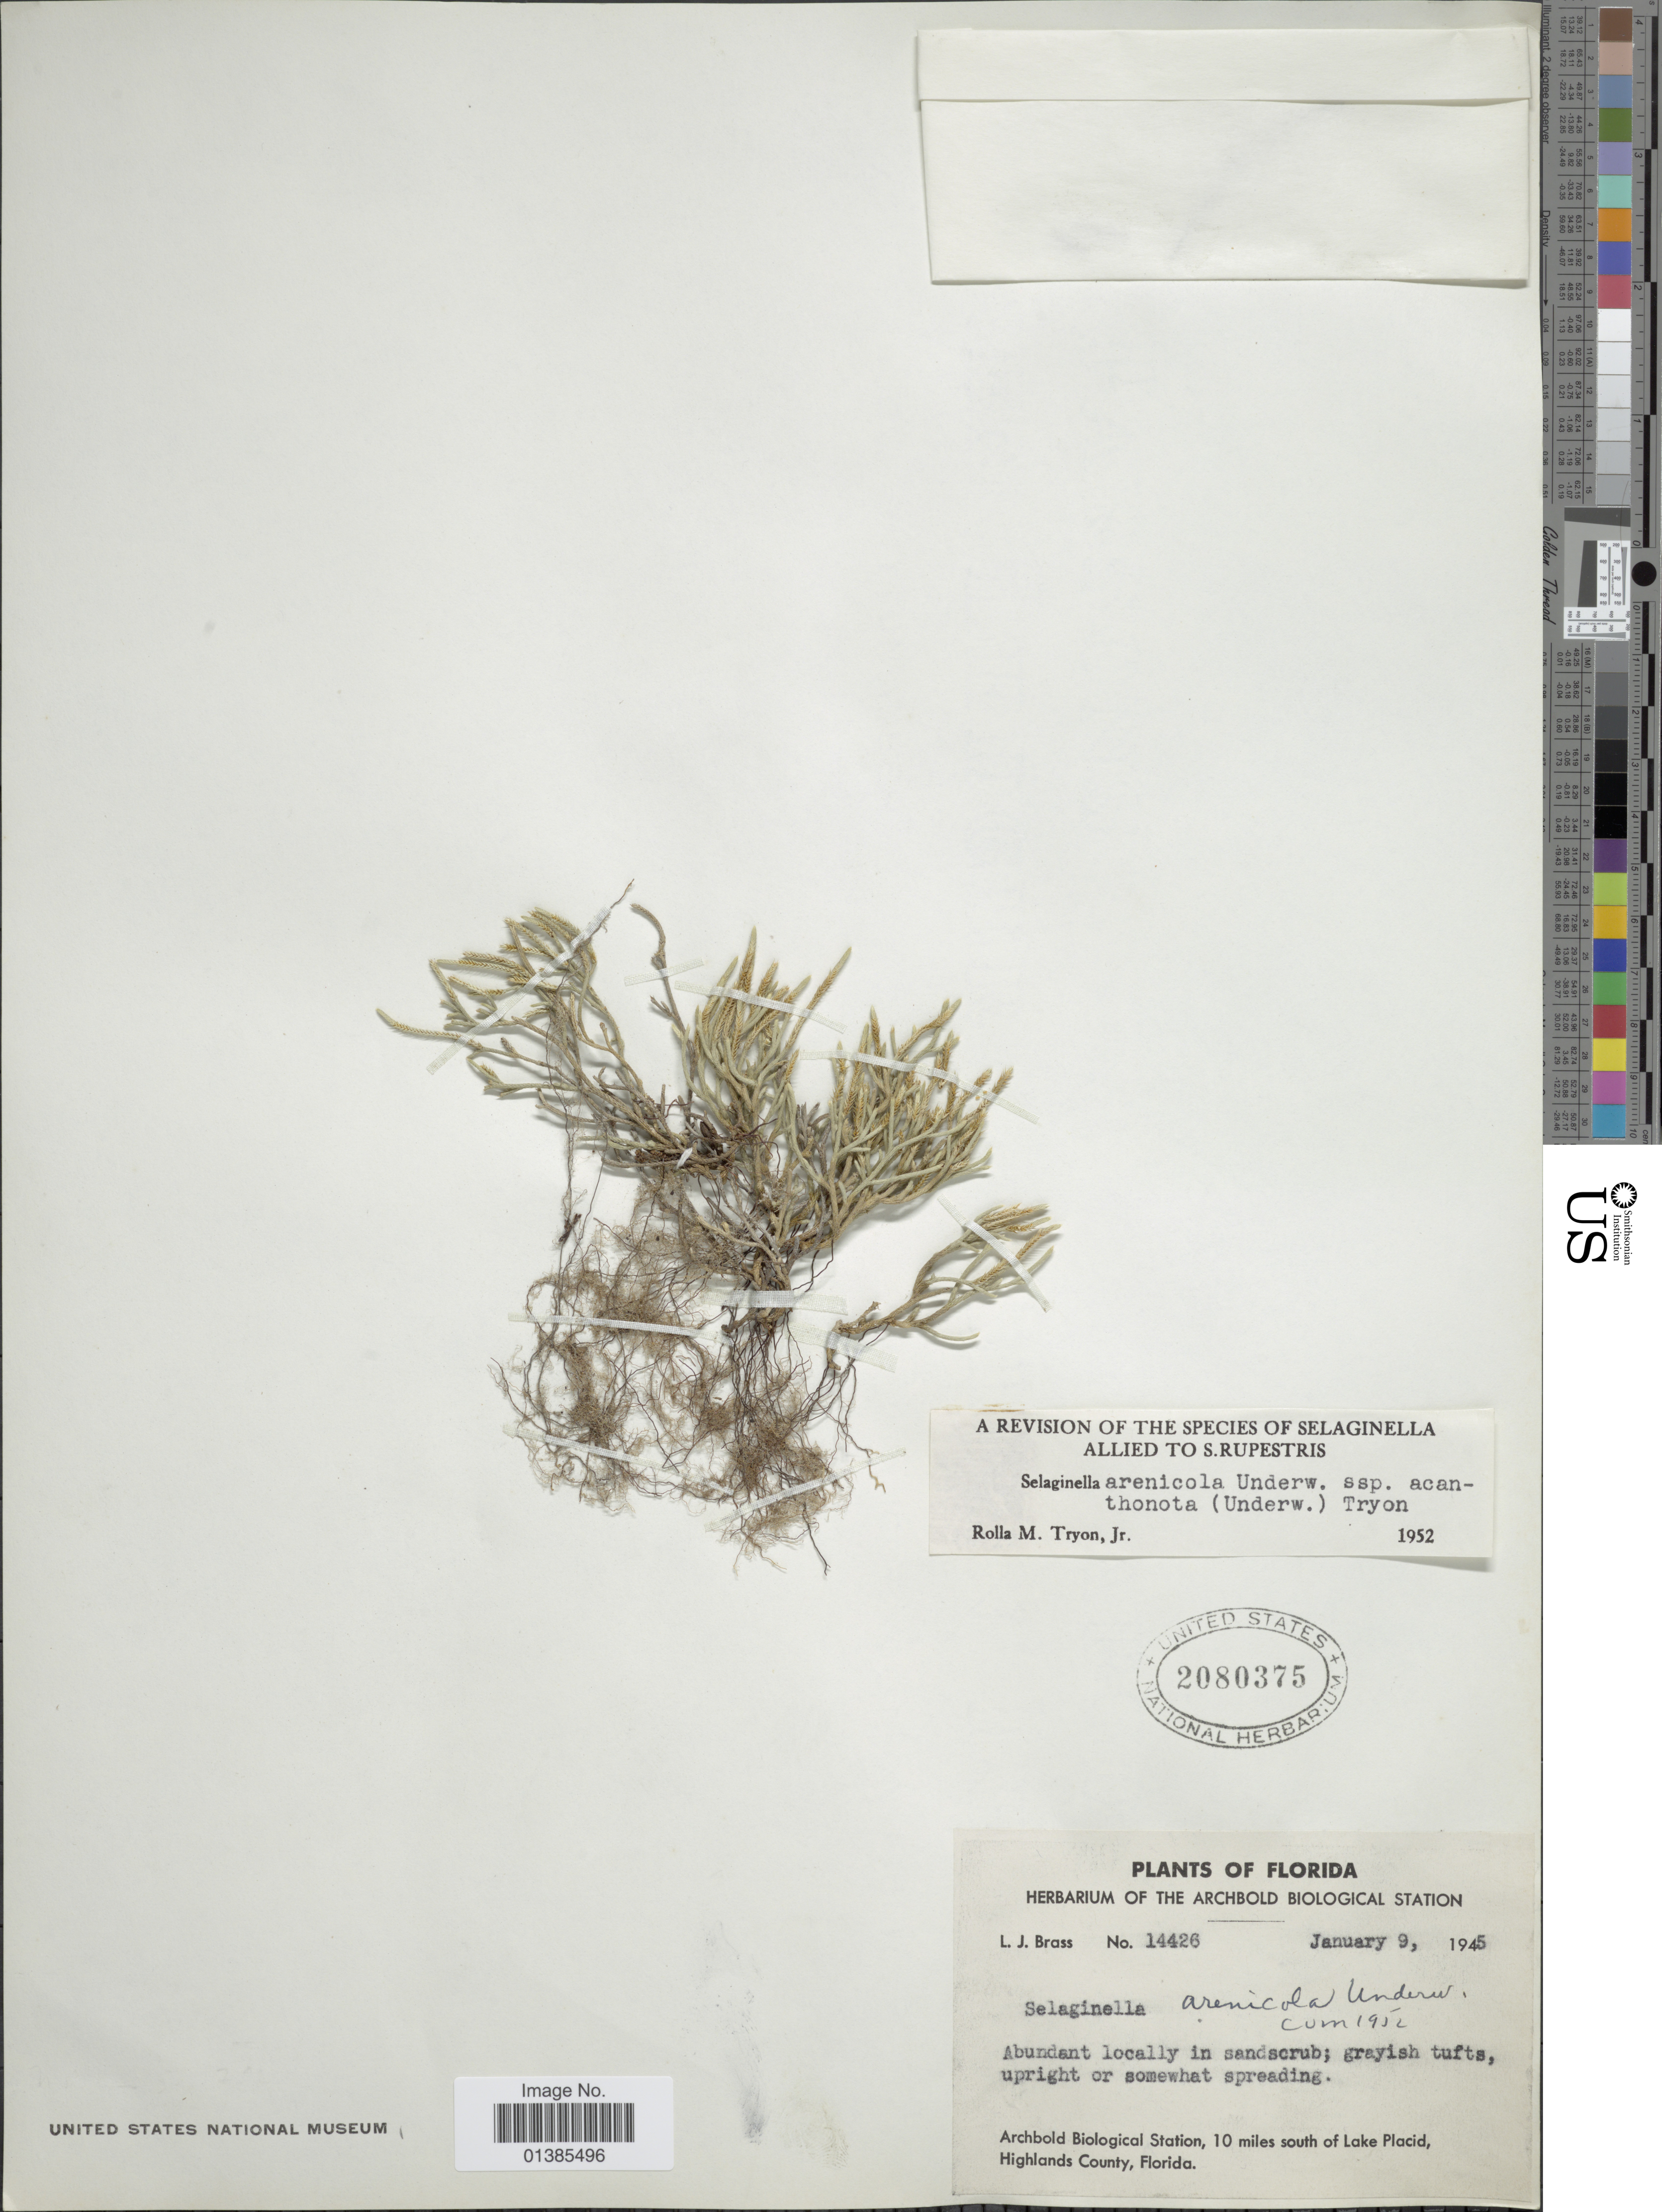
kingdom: Plantae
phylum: Tracheophyta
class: Lycopodiopsida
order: Selaginellales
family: Selaginellaceae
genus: Selaginella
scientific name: Selaginella arenicola subsp. acanthonota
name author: (Underw.) R.M. Tryon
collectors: L. J. Brass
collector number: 14426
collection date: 1945-01-09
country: United States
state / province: Florida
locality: Archbold Biological Station, 10 miles south of Lake Placid, Highlands County.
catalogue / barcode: US 2080375